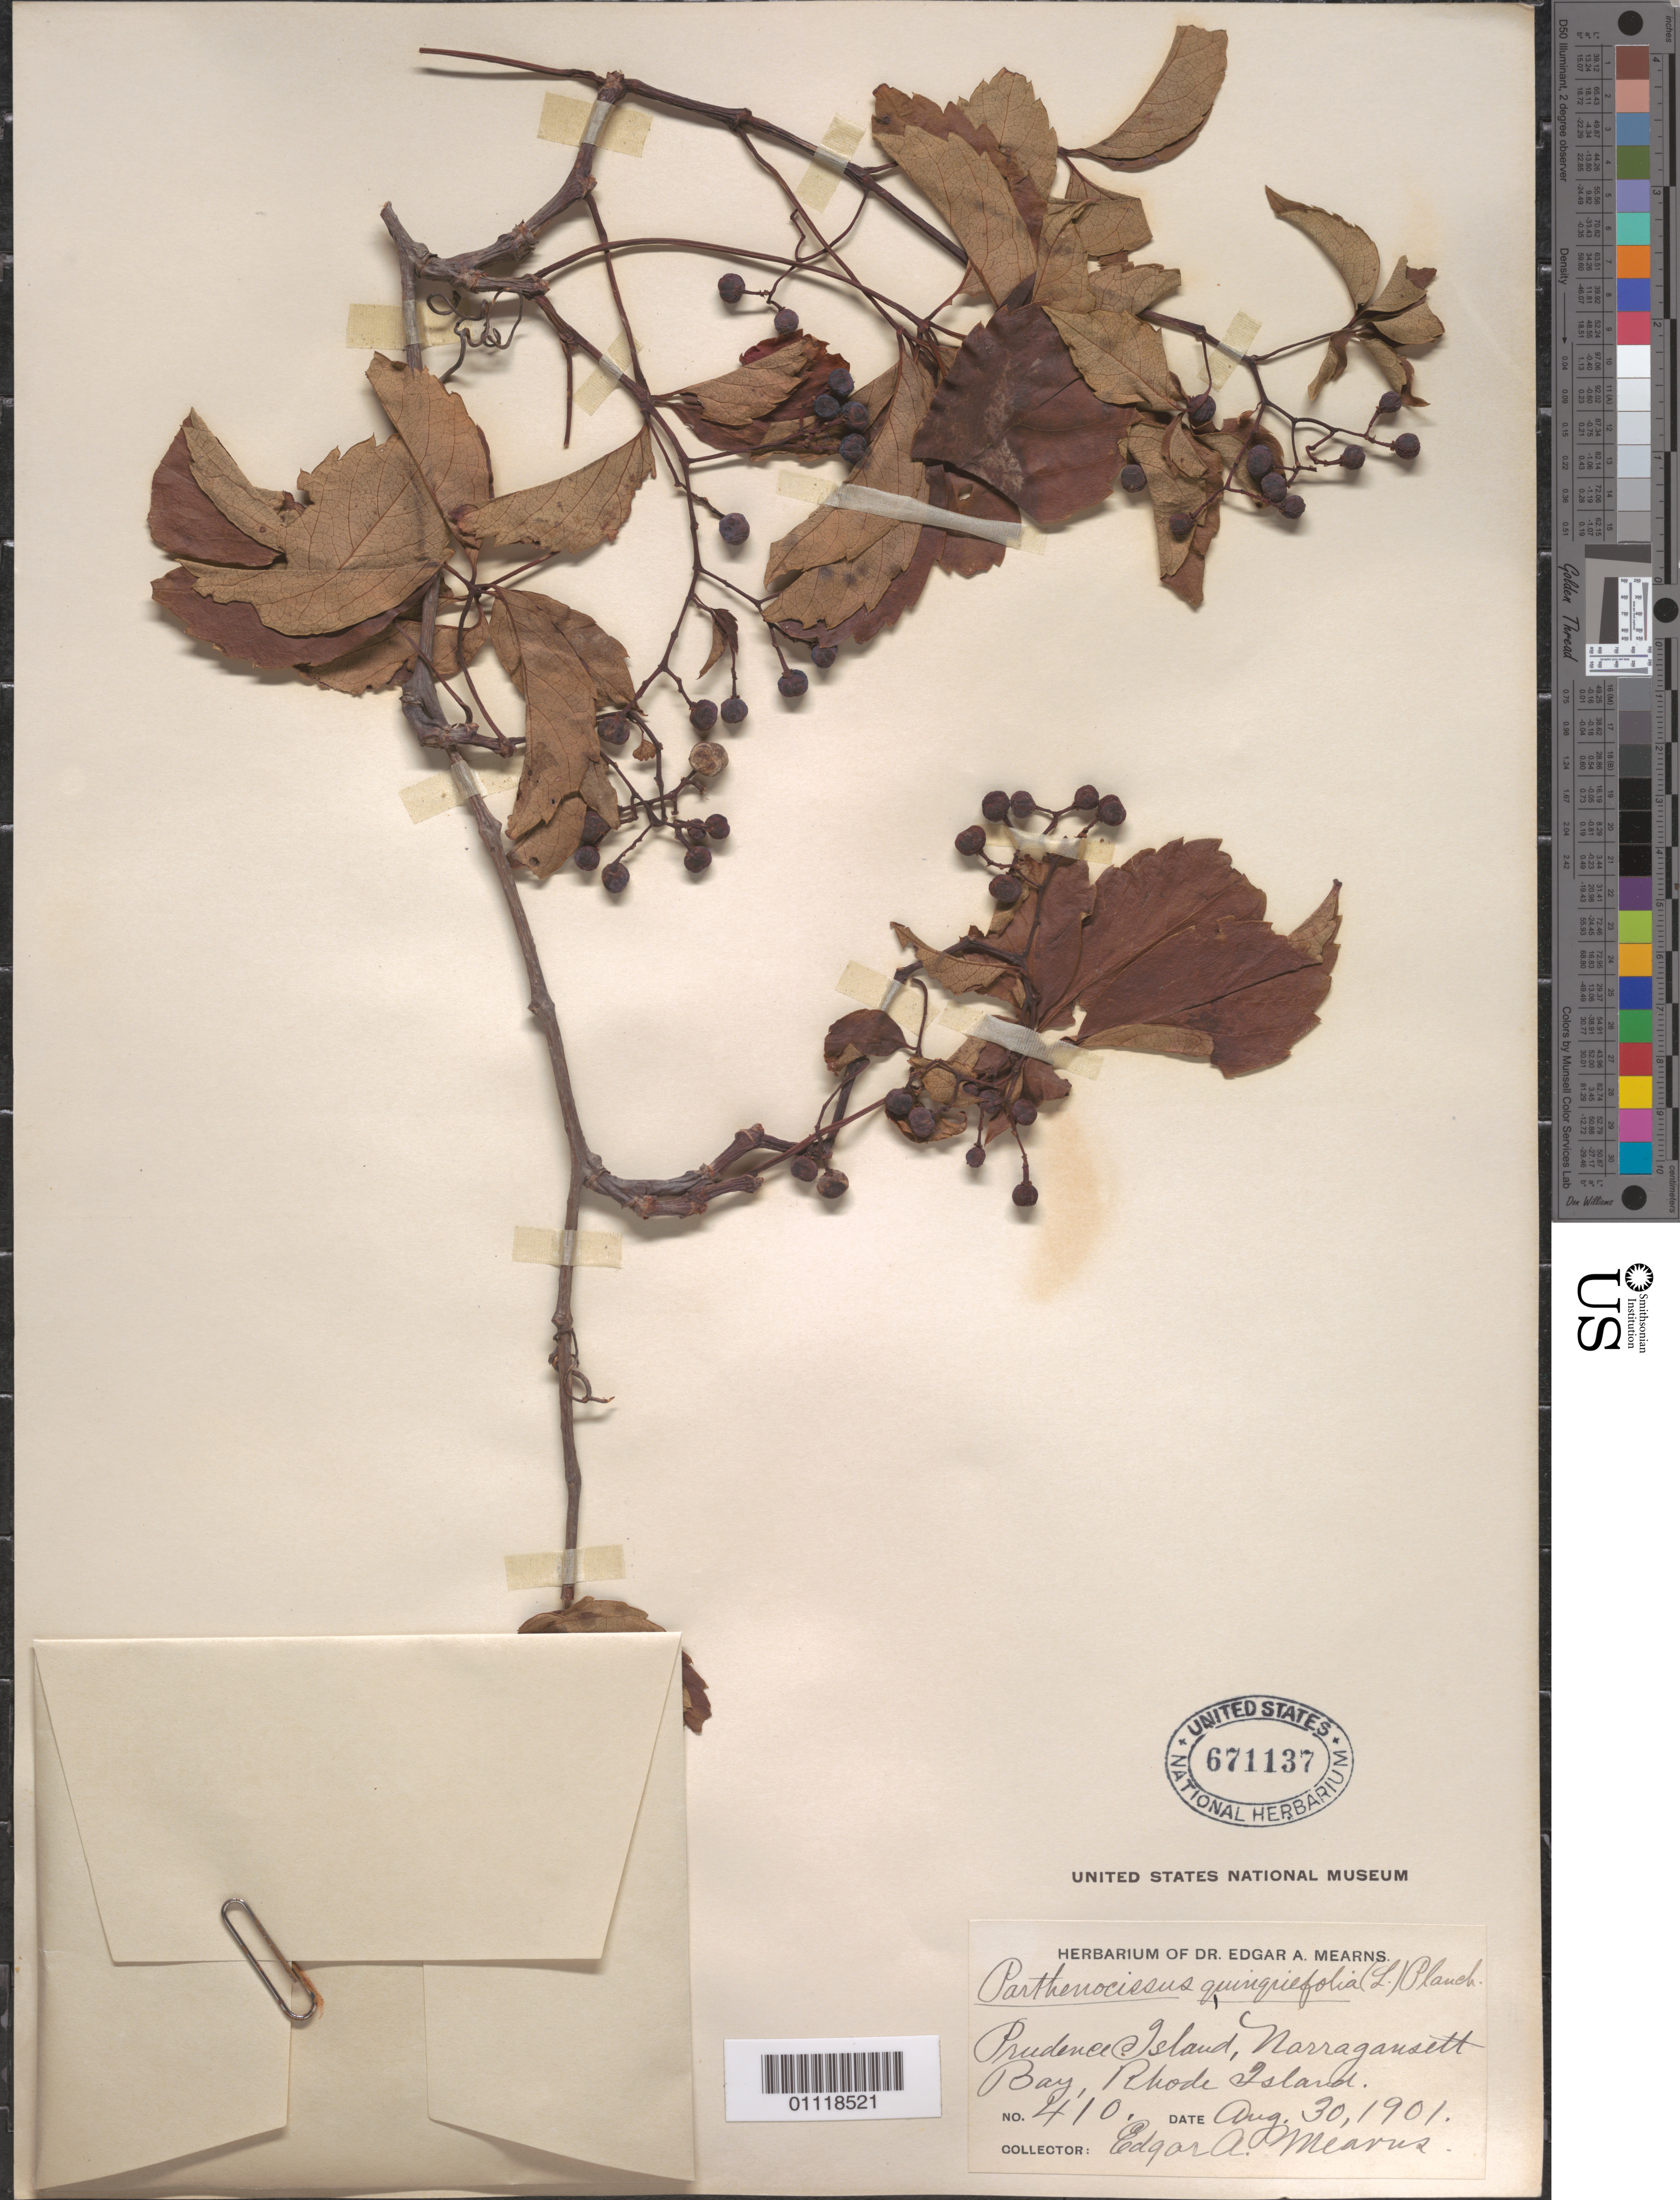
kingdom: Plantae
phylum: Tracheophyta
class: Magnoliopsida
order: Vitales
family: Vitaceae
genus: Parthenocissus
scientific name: Parthenocissus quinquefolia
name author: (L.) Planch.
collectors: E. A. Mearns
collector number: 410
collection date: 1901-08-30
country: United States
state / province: Rhode Island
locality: Prudence Island. Narragansett Bay.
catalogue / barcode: US 671137